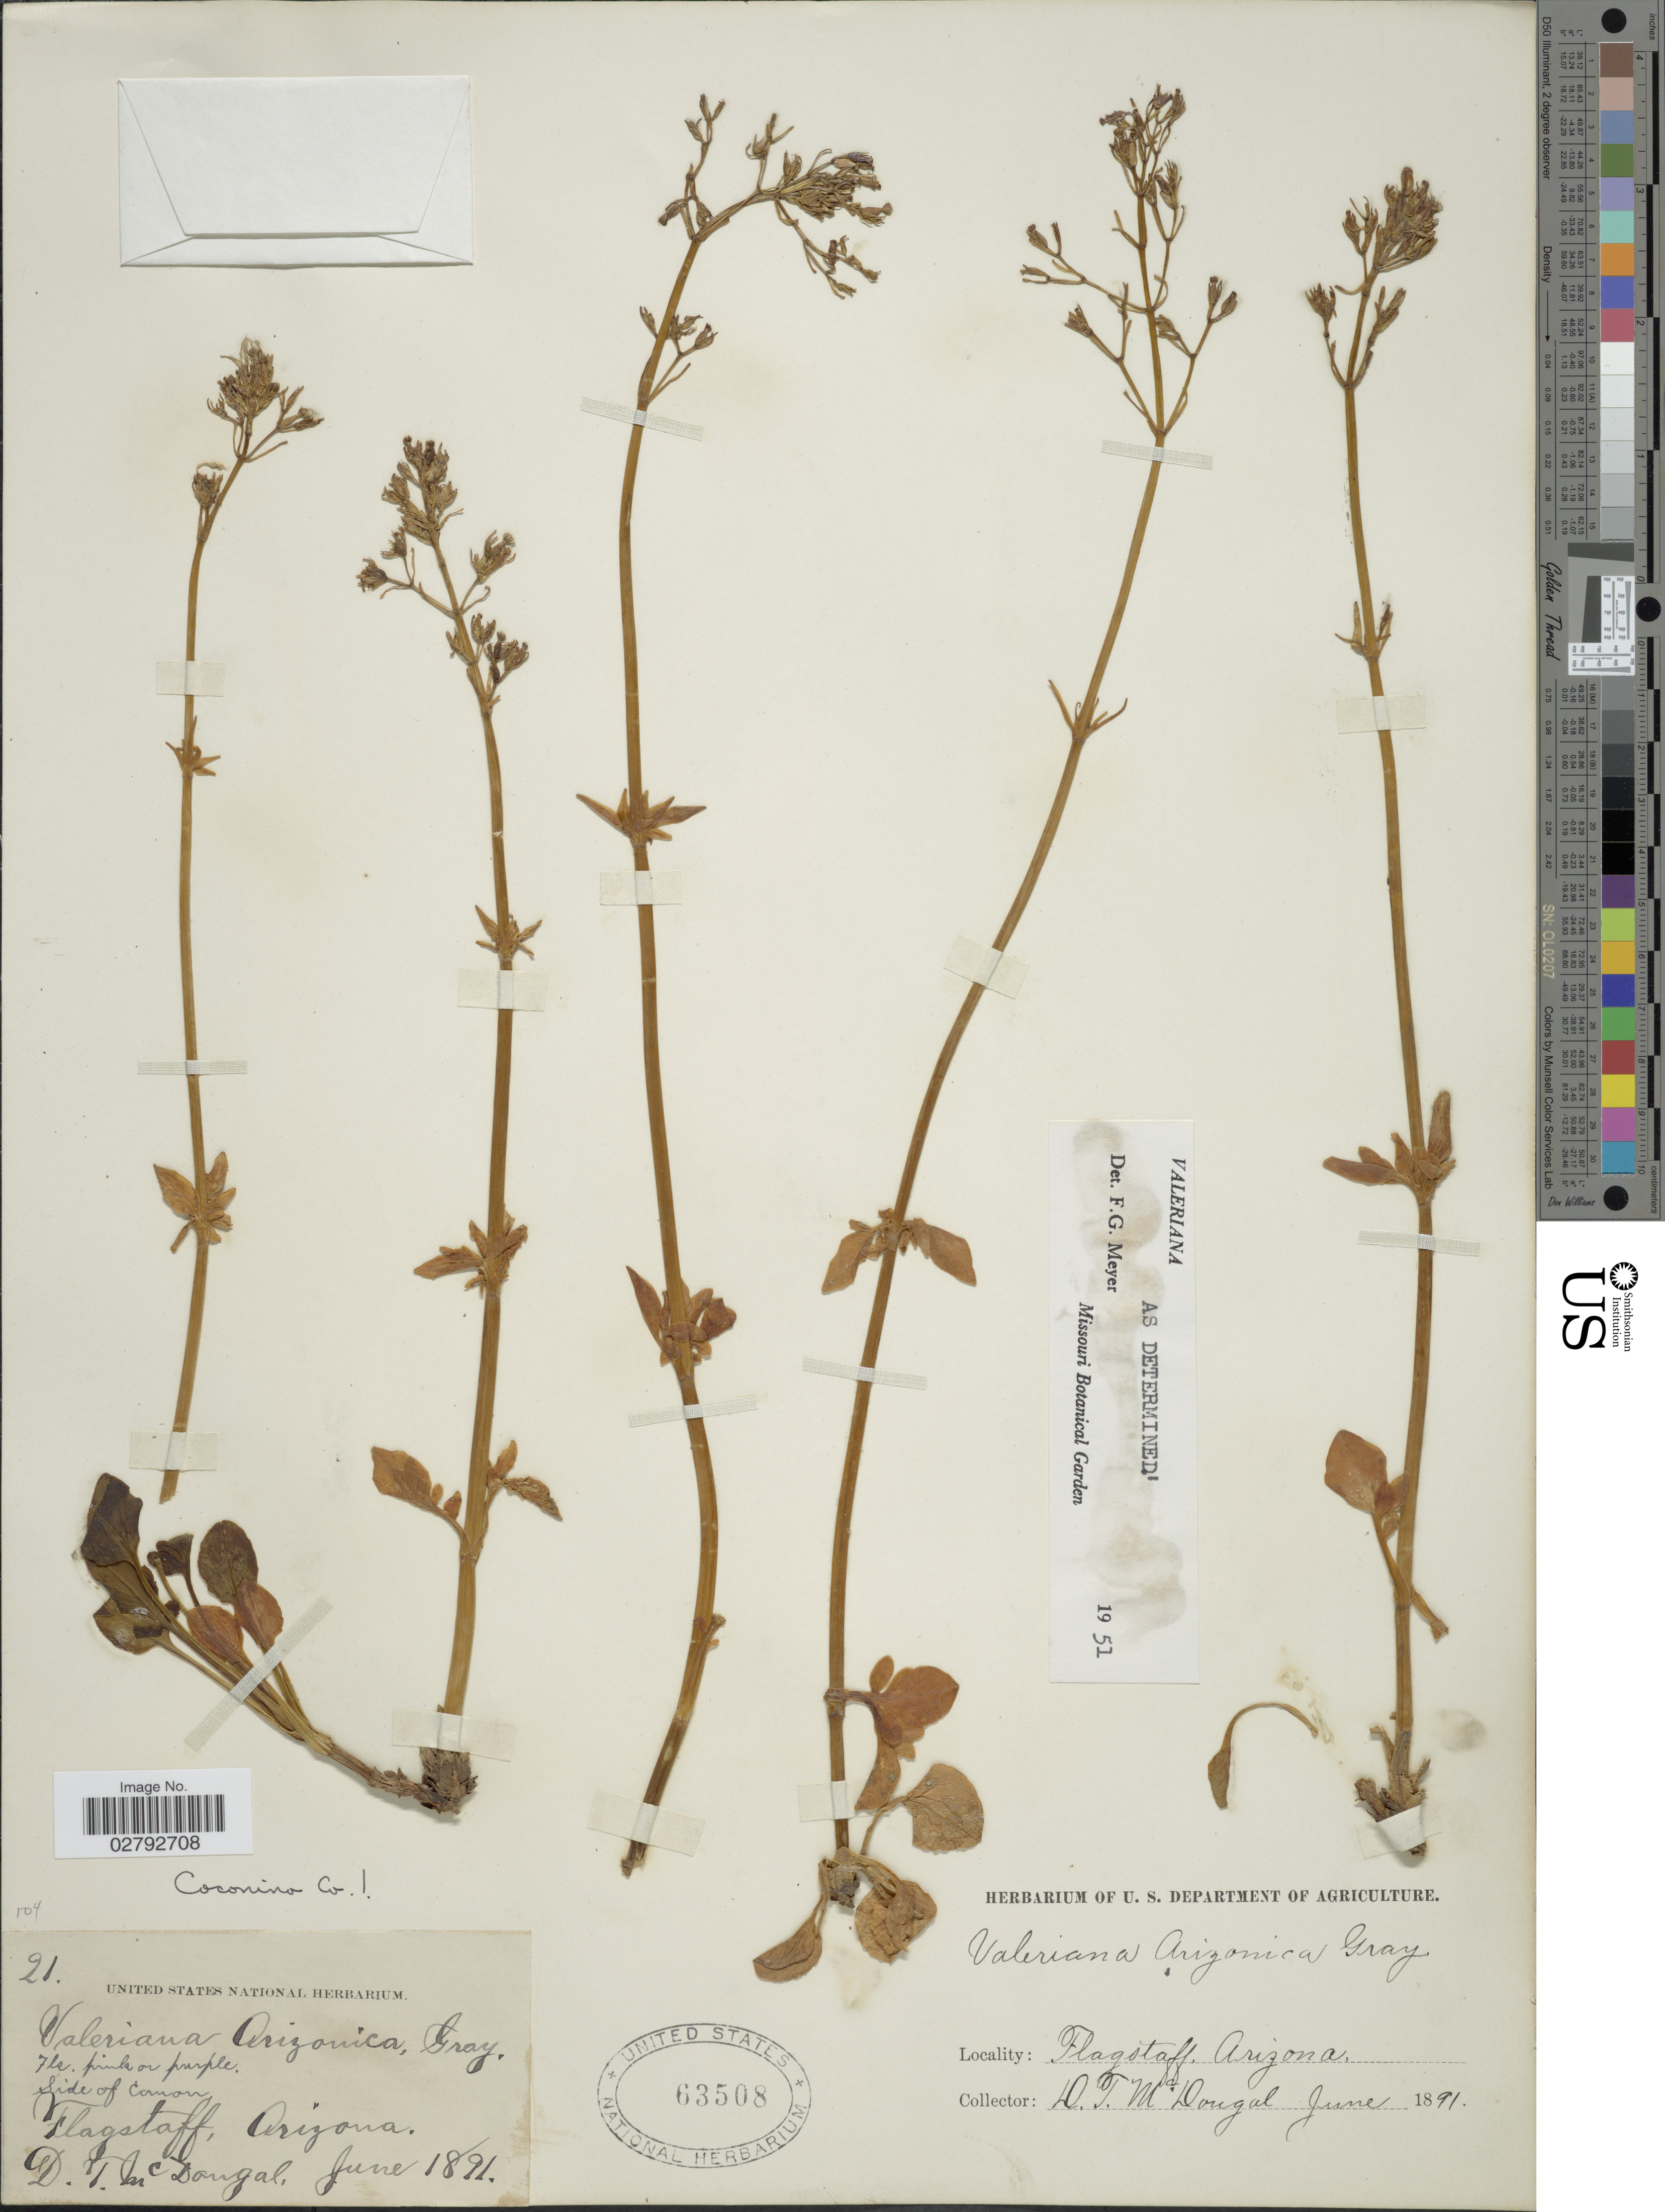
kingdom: Plantae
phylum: Tracheophyta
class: Magnoliopsida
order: Dipsacales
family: Caprifoliaceae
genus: Valeriana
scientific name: Valeriana arizonica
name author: A. Gray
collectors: D. T. MacDougal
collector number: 21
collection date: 1891-06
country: United States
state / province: Arizona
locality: Side of canon. Flagstaff. Coconino Co.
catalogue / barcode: US 63508